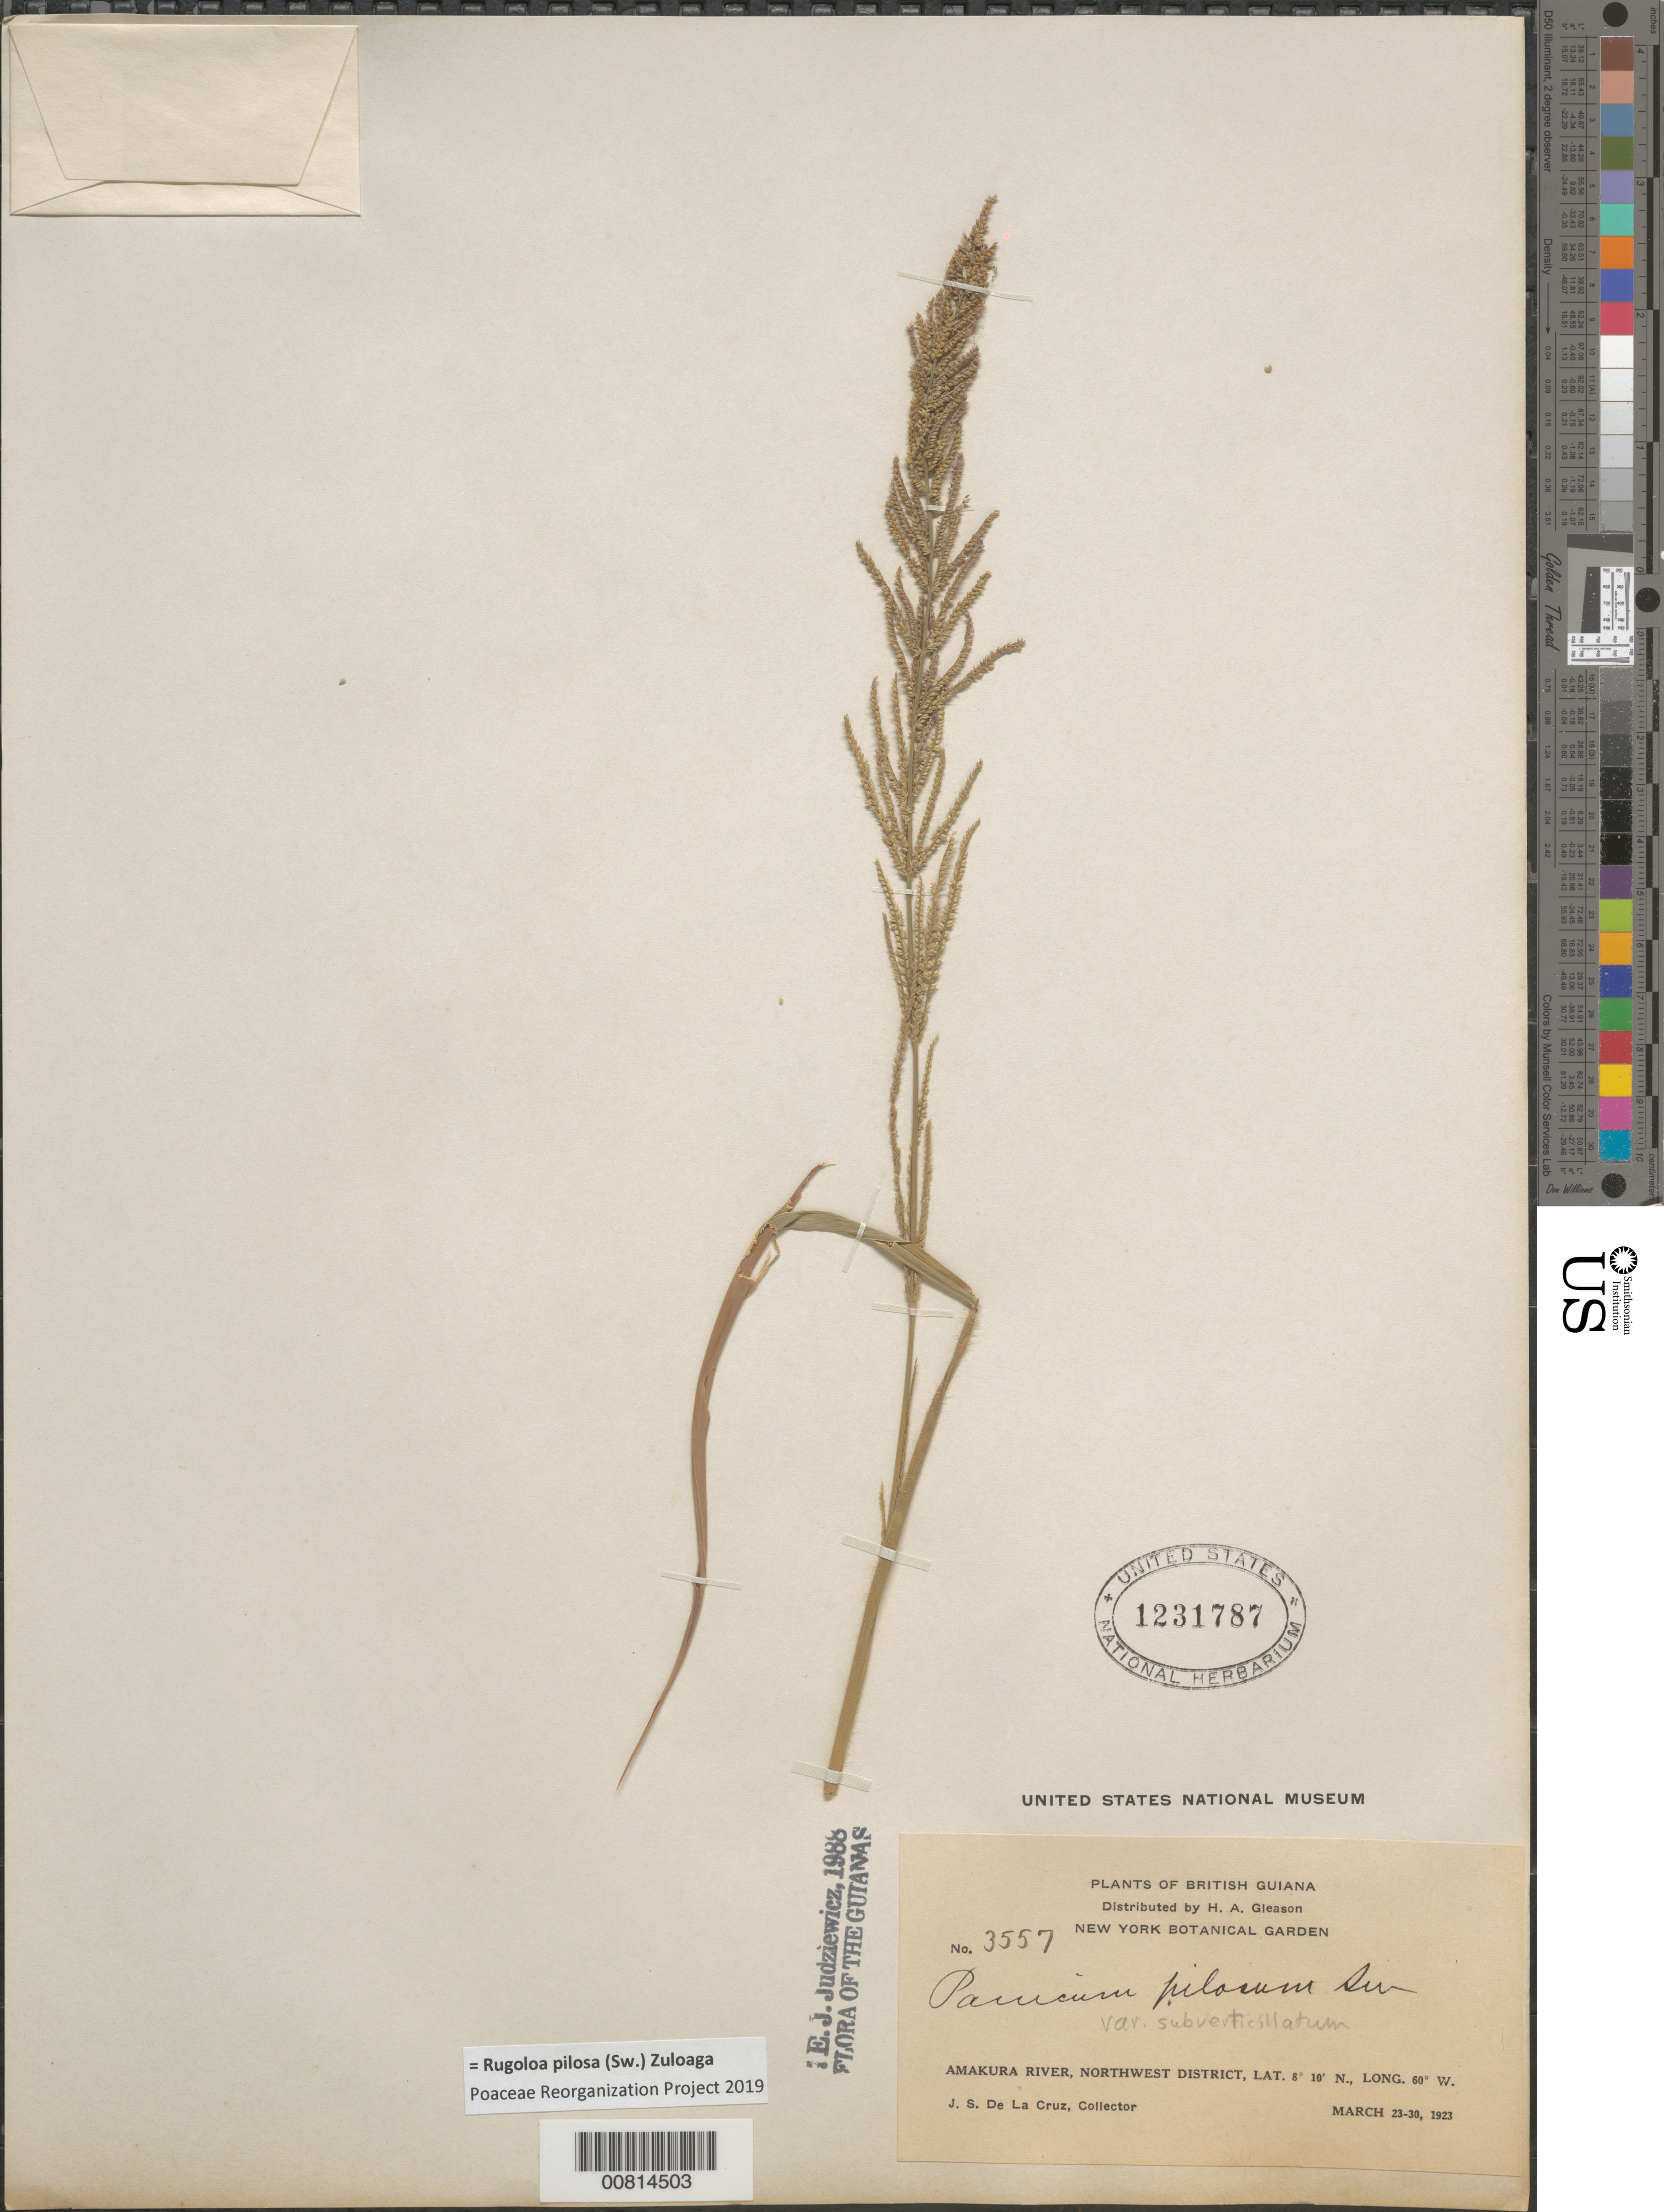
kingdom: Plantae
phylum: Tracheophyta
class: Liliopsida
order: Poales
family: Poaceae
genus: Panicum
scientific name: Panicum pilosum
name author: Sw.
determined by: Judziewicz, E. J.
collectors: J. S. de la Cruz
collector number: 3557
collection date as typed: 23-Mar-23 to 30-Mar-23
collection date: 1923-03-23/1923-03-30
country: Guyana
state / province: Barima-Waini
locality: Amakura R., NW District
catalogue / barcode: US 1231787